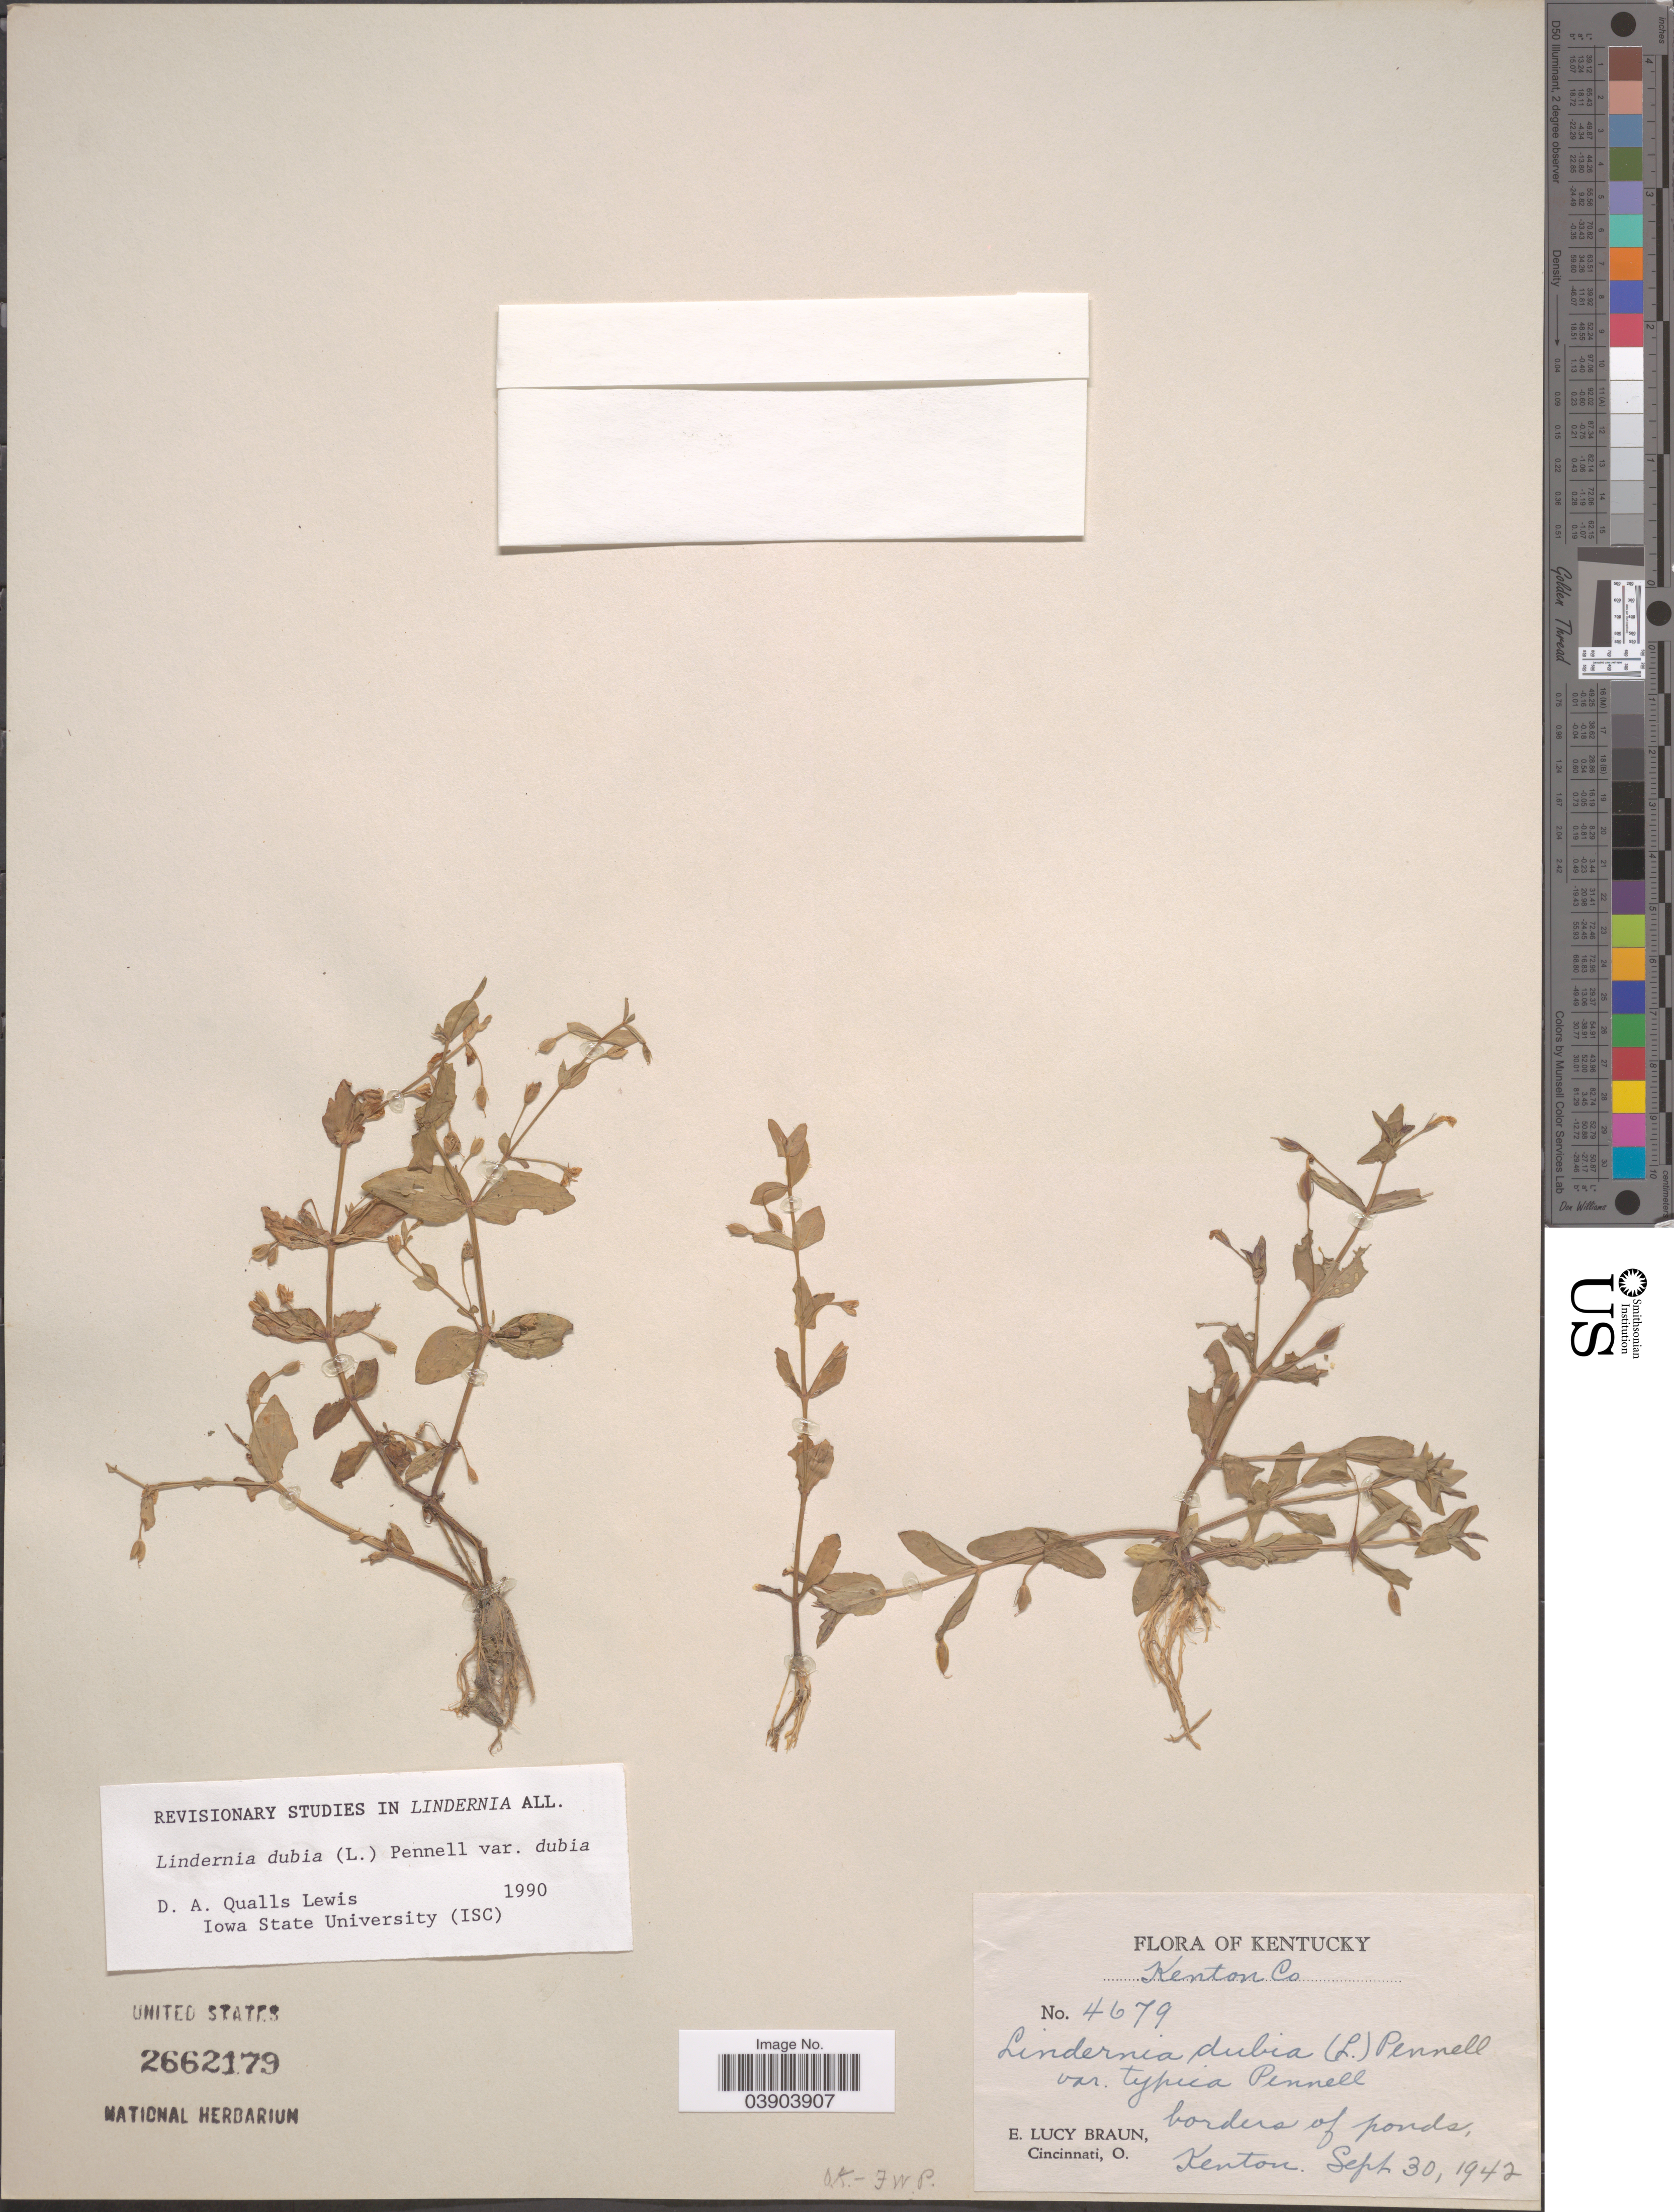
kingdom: Plantae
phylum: Tracheophyta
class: Magnoliopsida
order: Lamiales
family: Linderniaceae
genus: Lindernia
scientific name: Lindernia dubia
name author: (L.) Pennell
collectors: E. L. Braun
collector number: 4679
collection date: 1942-09-30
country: United States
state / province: Kentucky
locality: Kenton.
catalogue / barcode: US 2662179